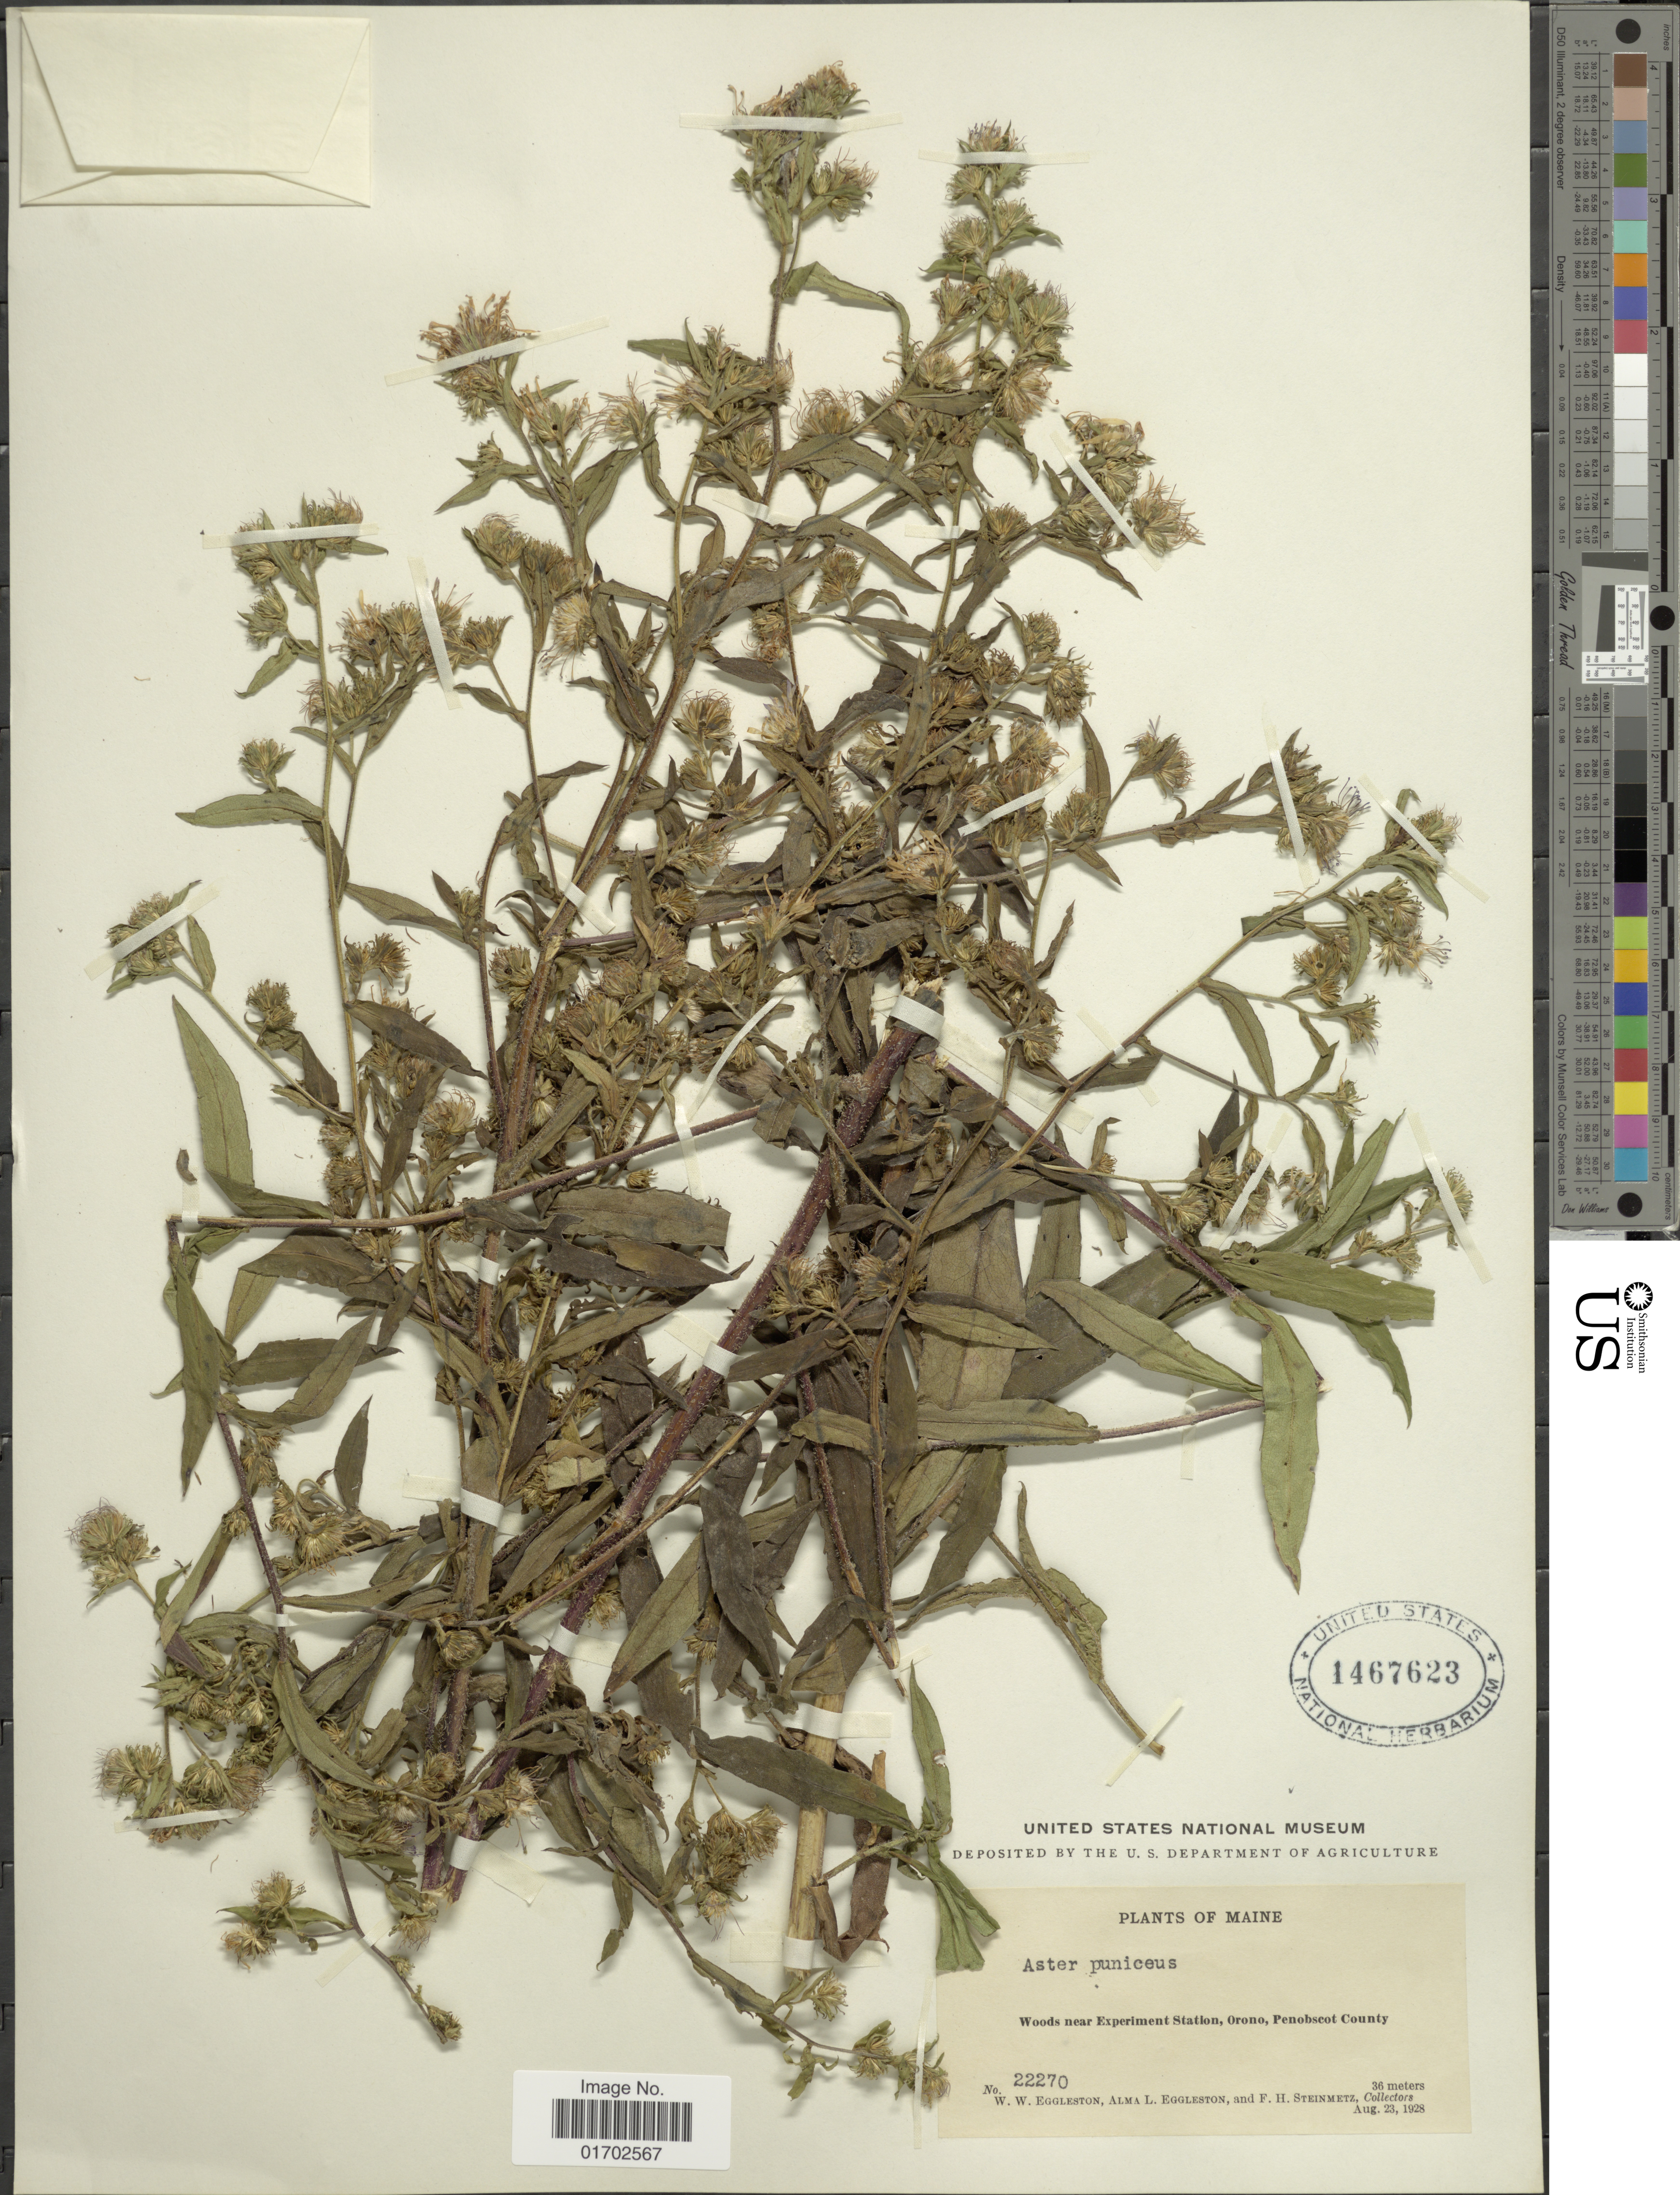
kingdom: Plantae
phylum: Tracheophyta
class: Magnoliopsida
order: Asterales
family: Asteraceae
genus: Symphyotrichum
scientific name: Symphyotrichum puniceum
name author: (L.) Á. Löve & D. Löve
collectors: W. W. Eggleston, A. Eggleston & F. H. Steinmetz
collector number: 22270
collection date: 1928-08-23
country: United States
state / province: Maine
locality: Woods near Experiment Station, Orono, Penobscot County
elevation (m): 36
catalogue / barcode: US 1467623